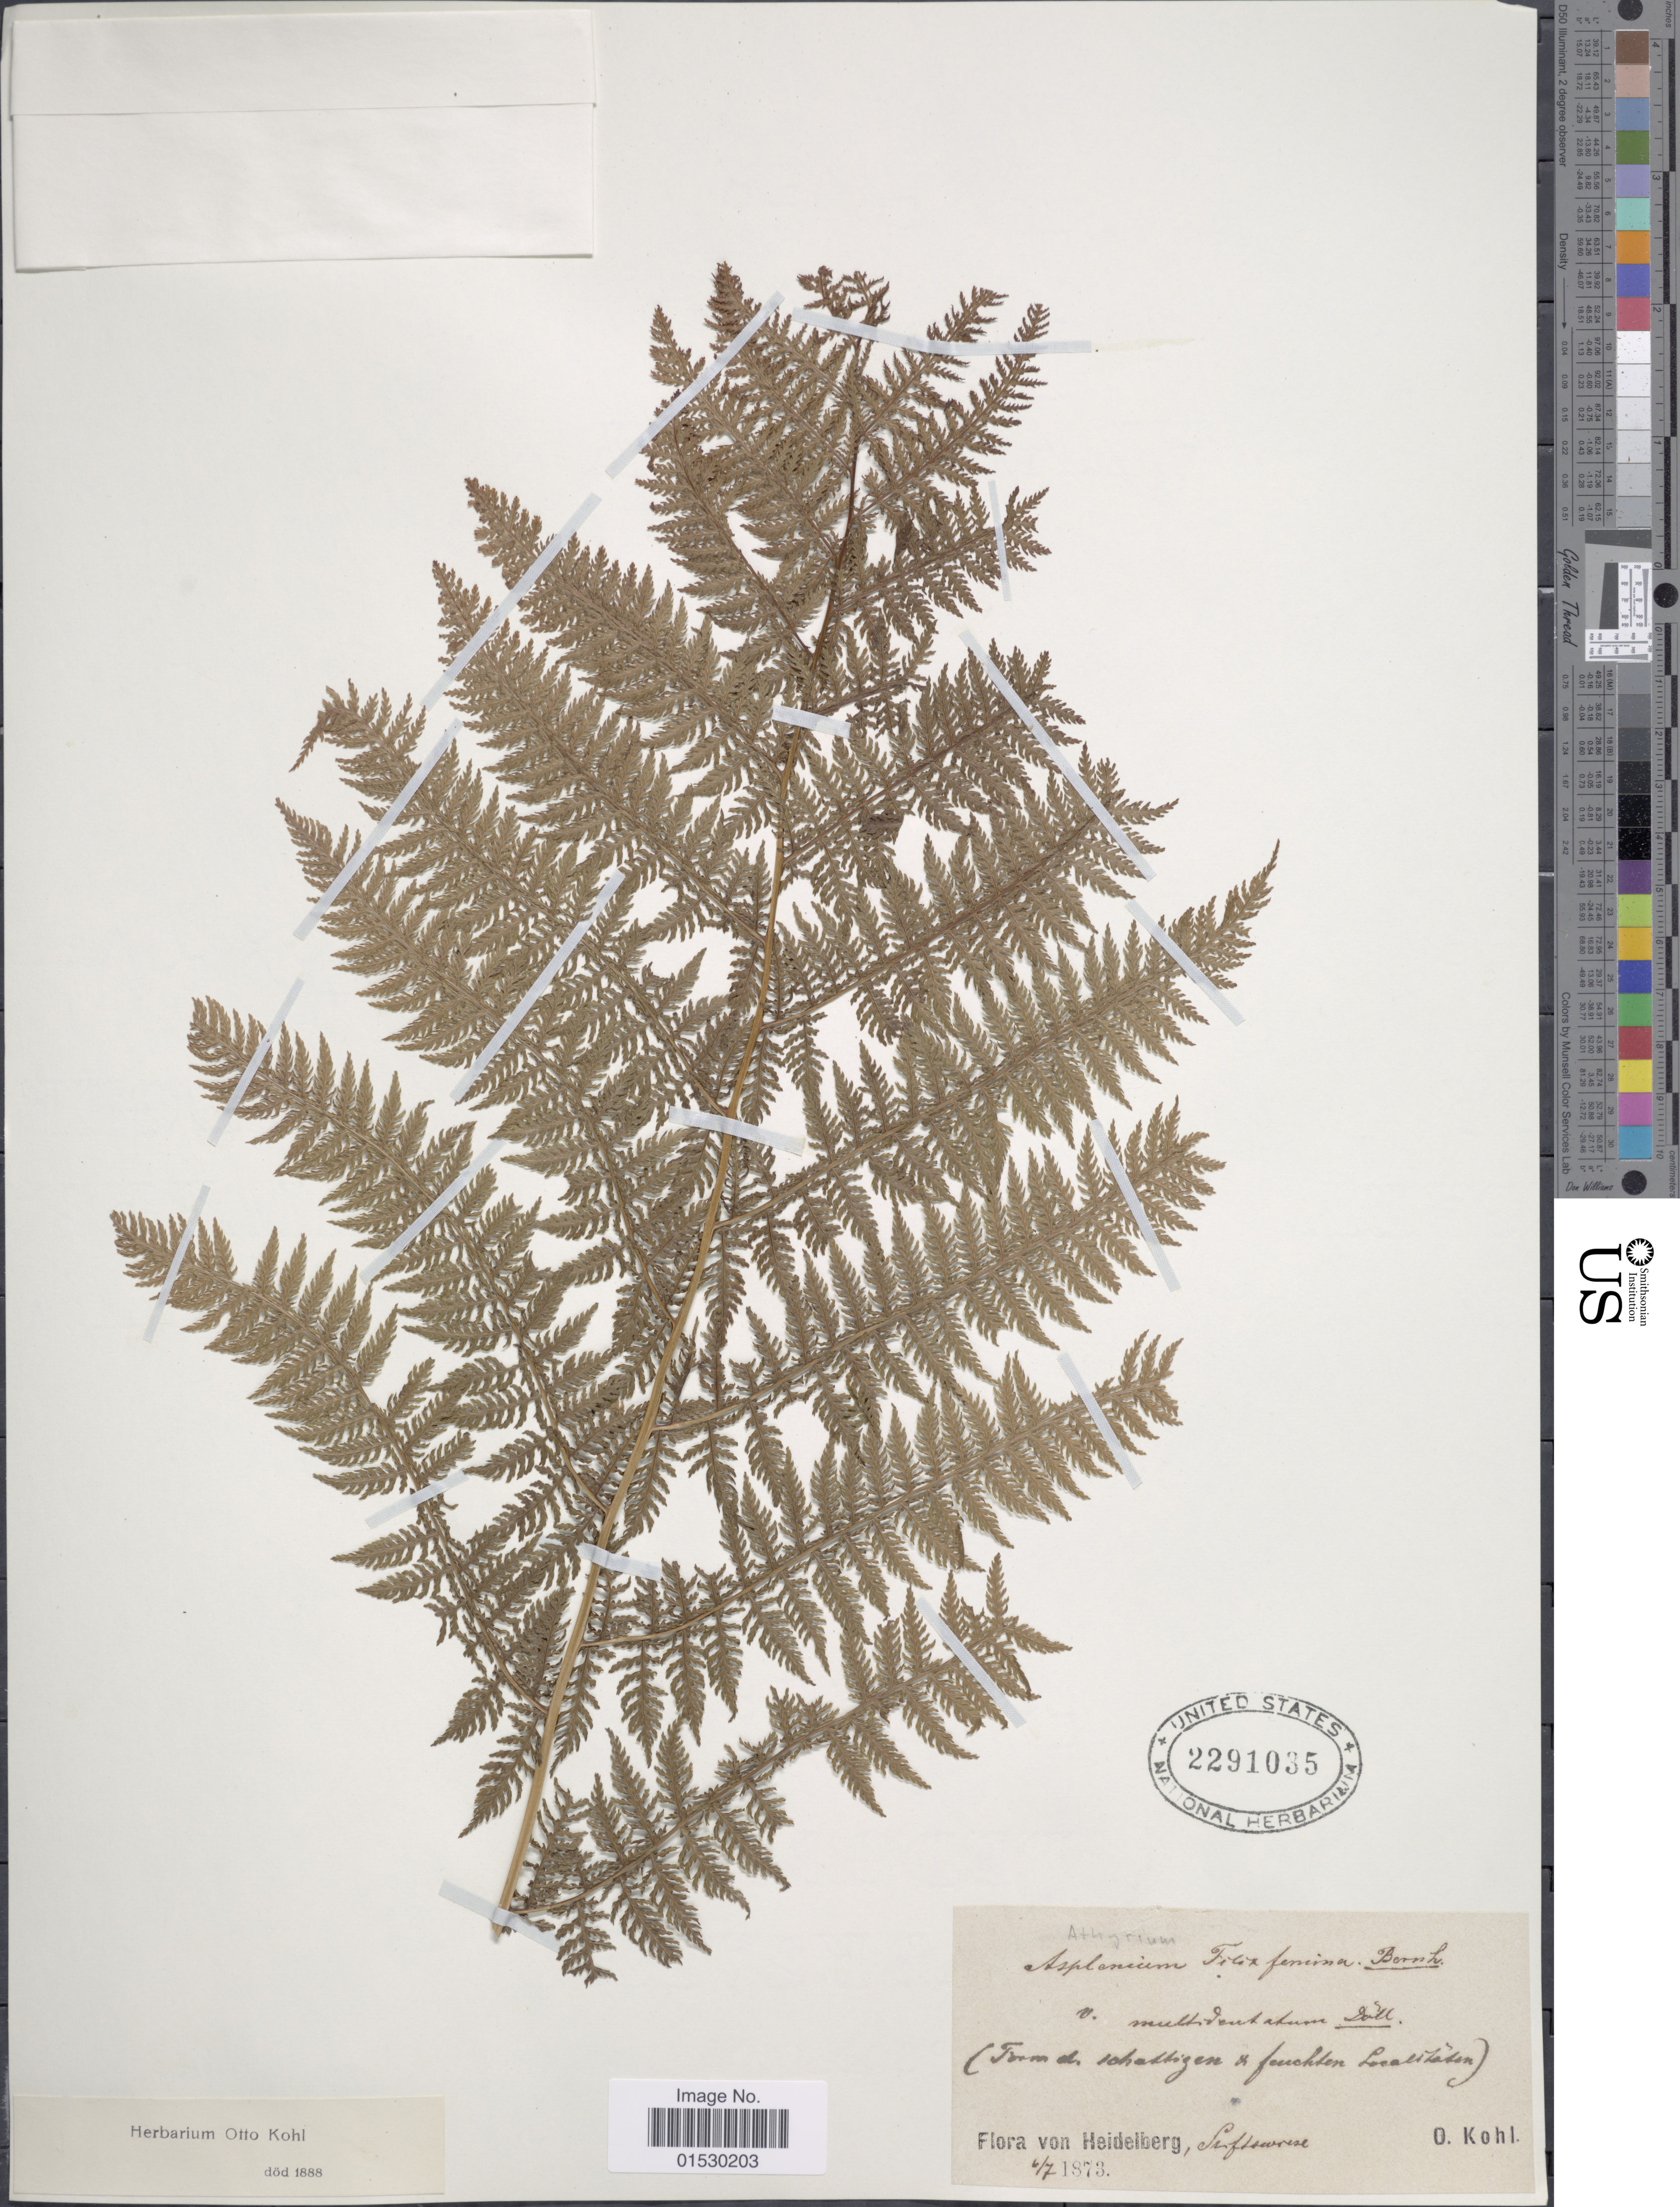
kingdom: Plantae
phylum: Tracheophyta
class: Polypodiopsida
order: Polypodiales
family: Athyriaceae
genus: Athyrium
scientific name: Athyrium filix-femina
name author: (L.) Roth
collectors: O. Kohl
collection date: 1873-07-06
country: Germany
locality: Heidelberg, Sanflawrese [interpreted]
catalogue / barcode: US 2291035